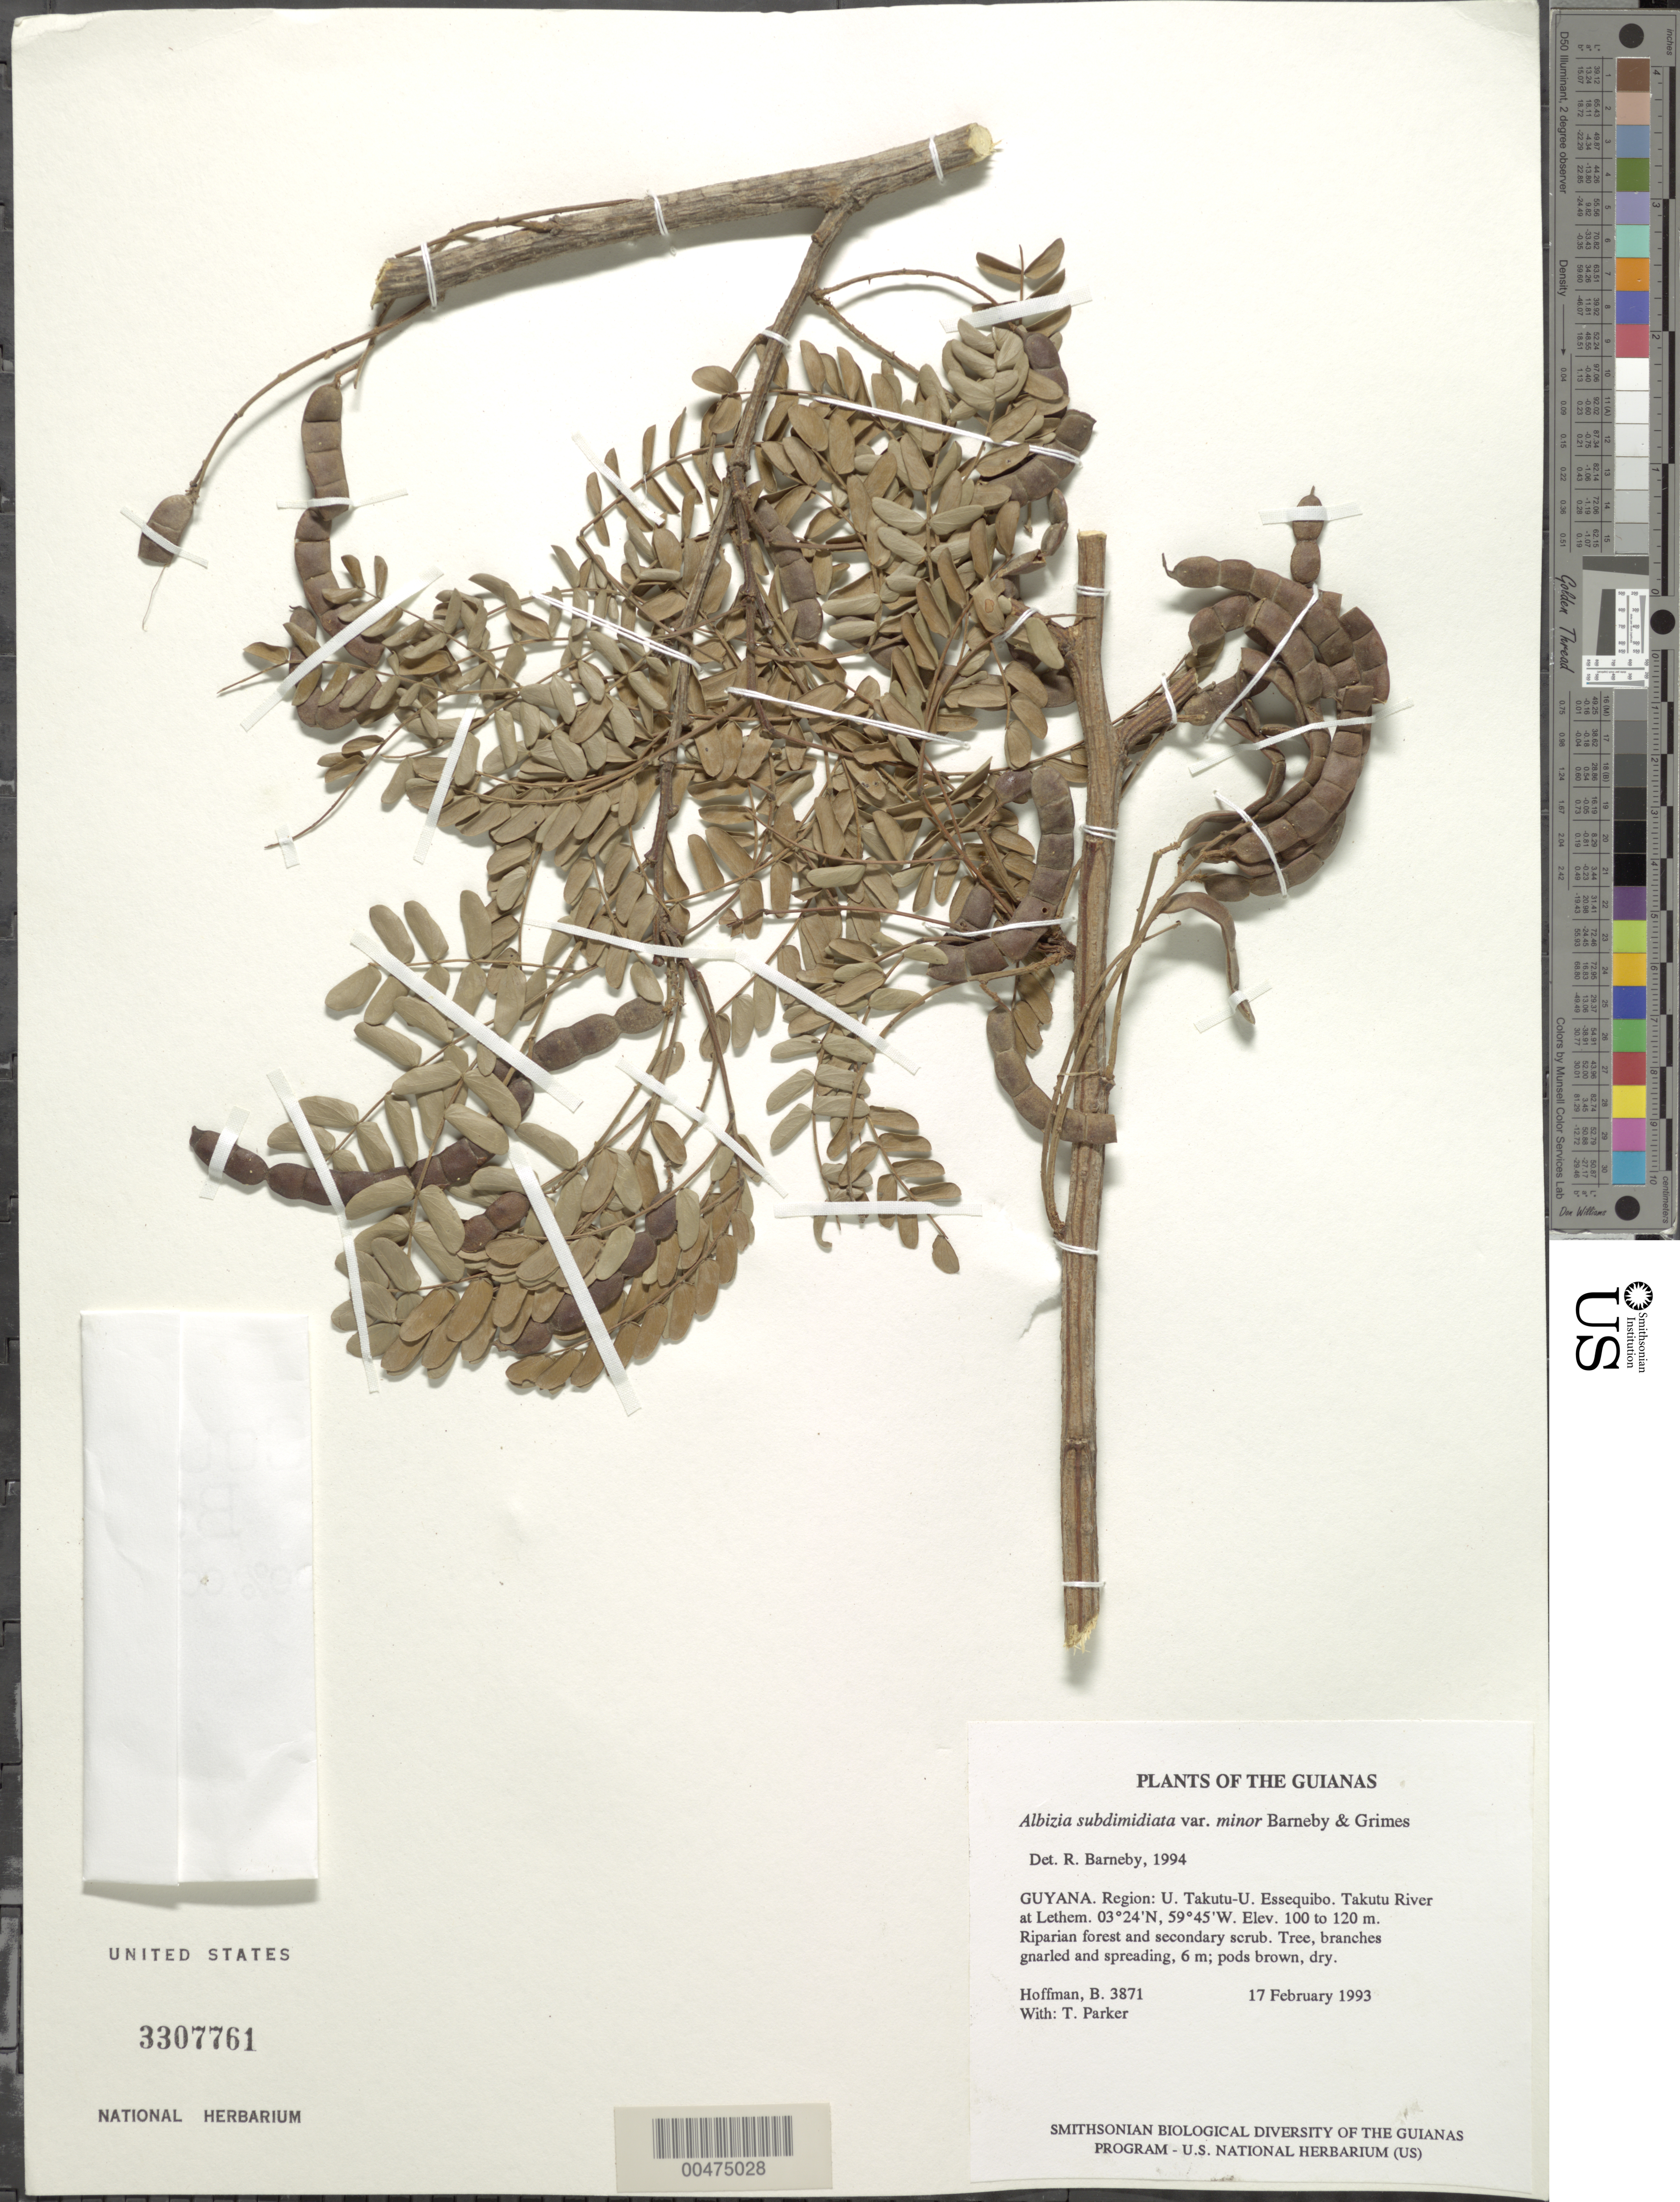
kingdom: Plantae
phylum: Tracheophyta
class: Magnoliopsida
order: Fabales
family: Fabaceae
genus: Pseudalbizzia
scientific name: Pseudalbizzia subdimidiata var. minor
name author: (Barneby & J.W. Grimes) Koenen & Duno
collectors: B. Hoffman & T. Parker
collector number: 3871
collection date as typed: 17 February 1993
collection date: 1993-02-17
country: Guyana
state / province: U. Takutu-U. Essequibo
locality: Takutu River at Lethem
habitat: Riparian forest and secondary scrub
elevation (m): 100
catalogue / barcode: US 3307761